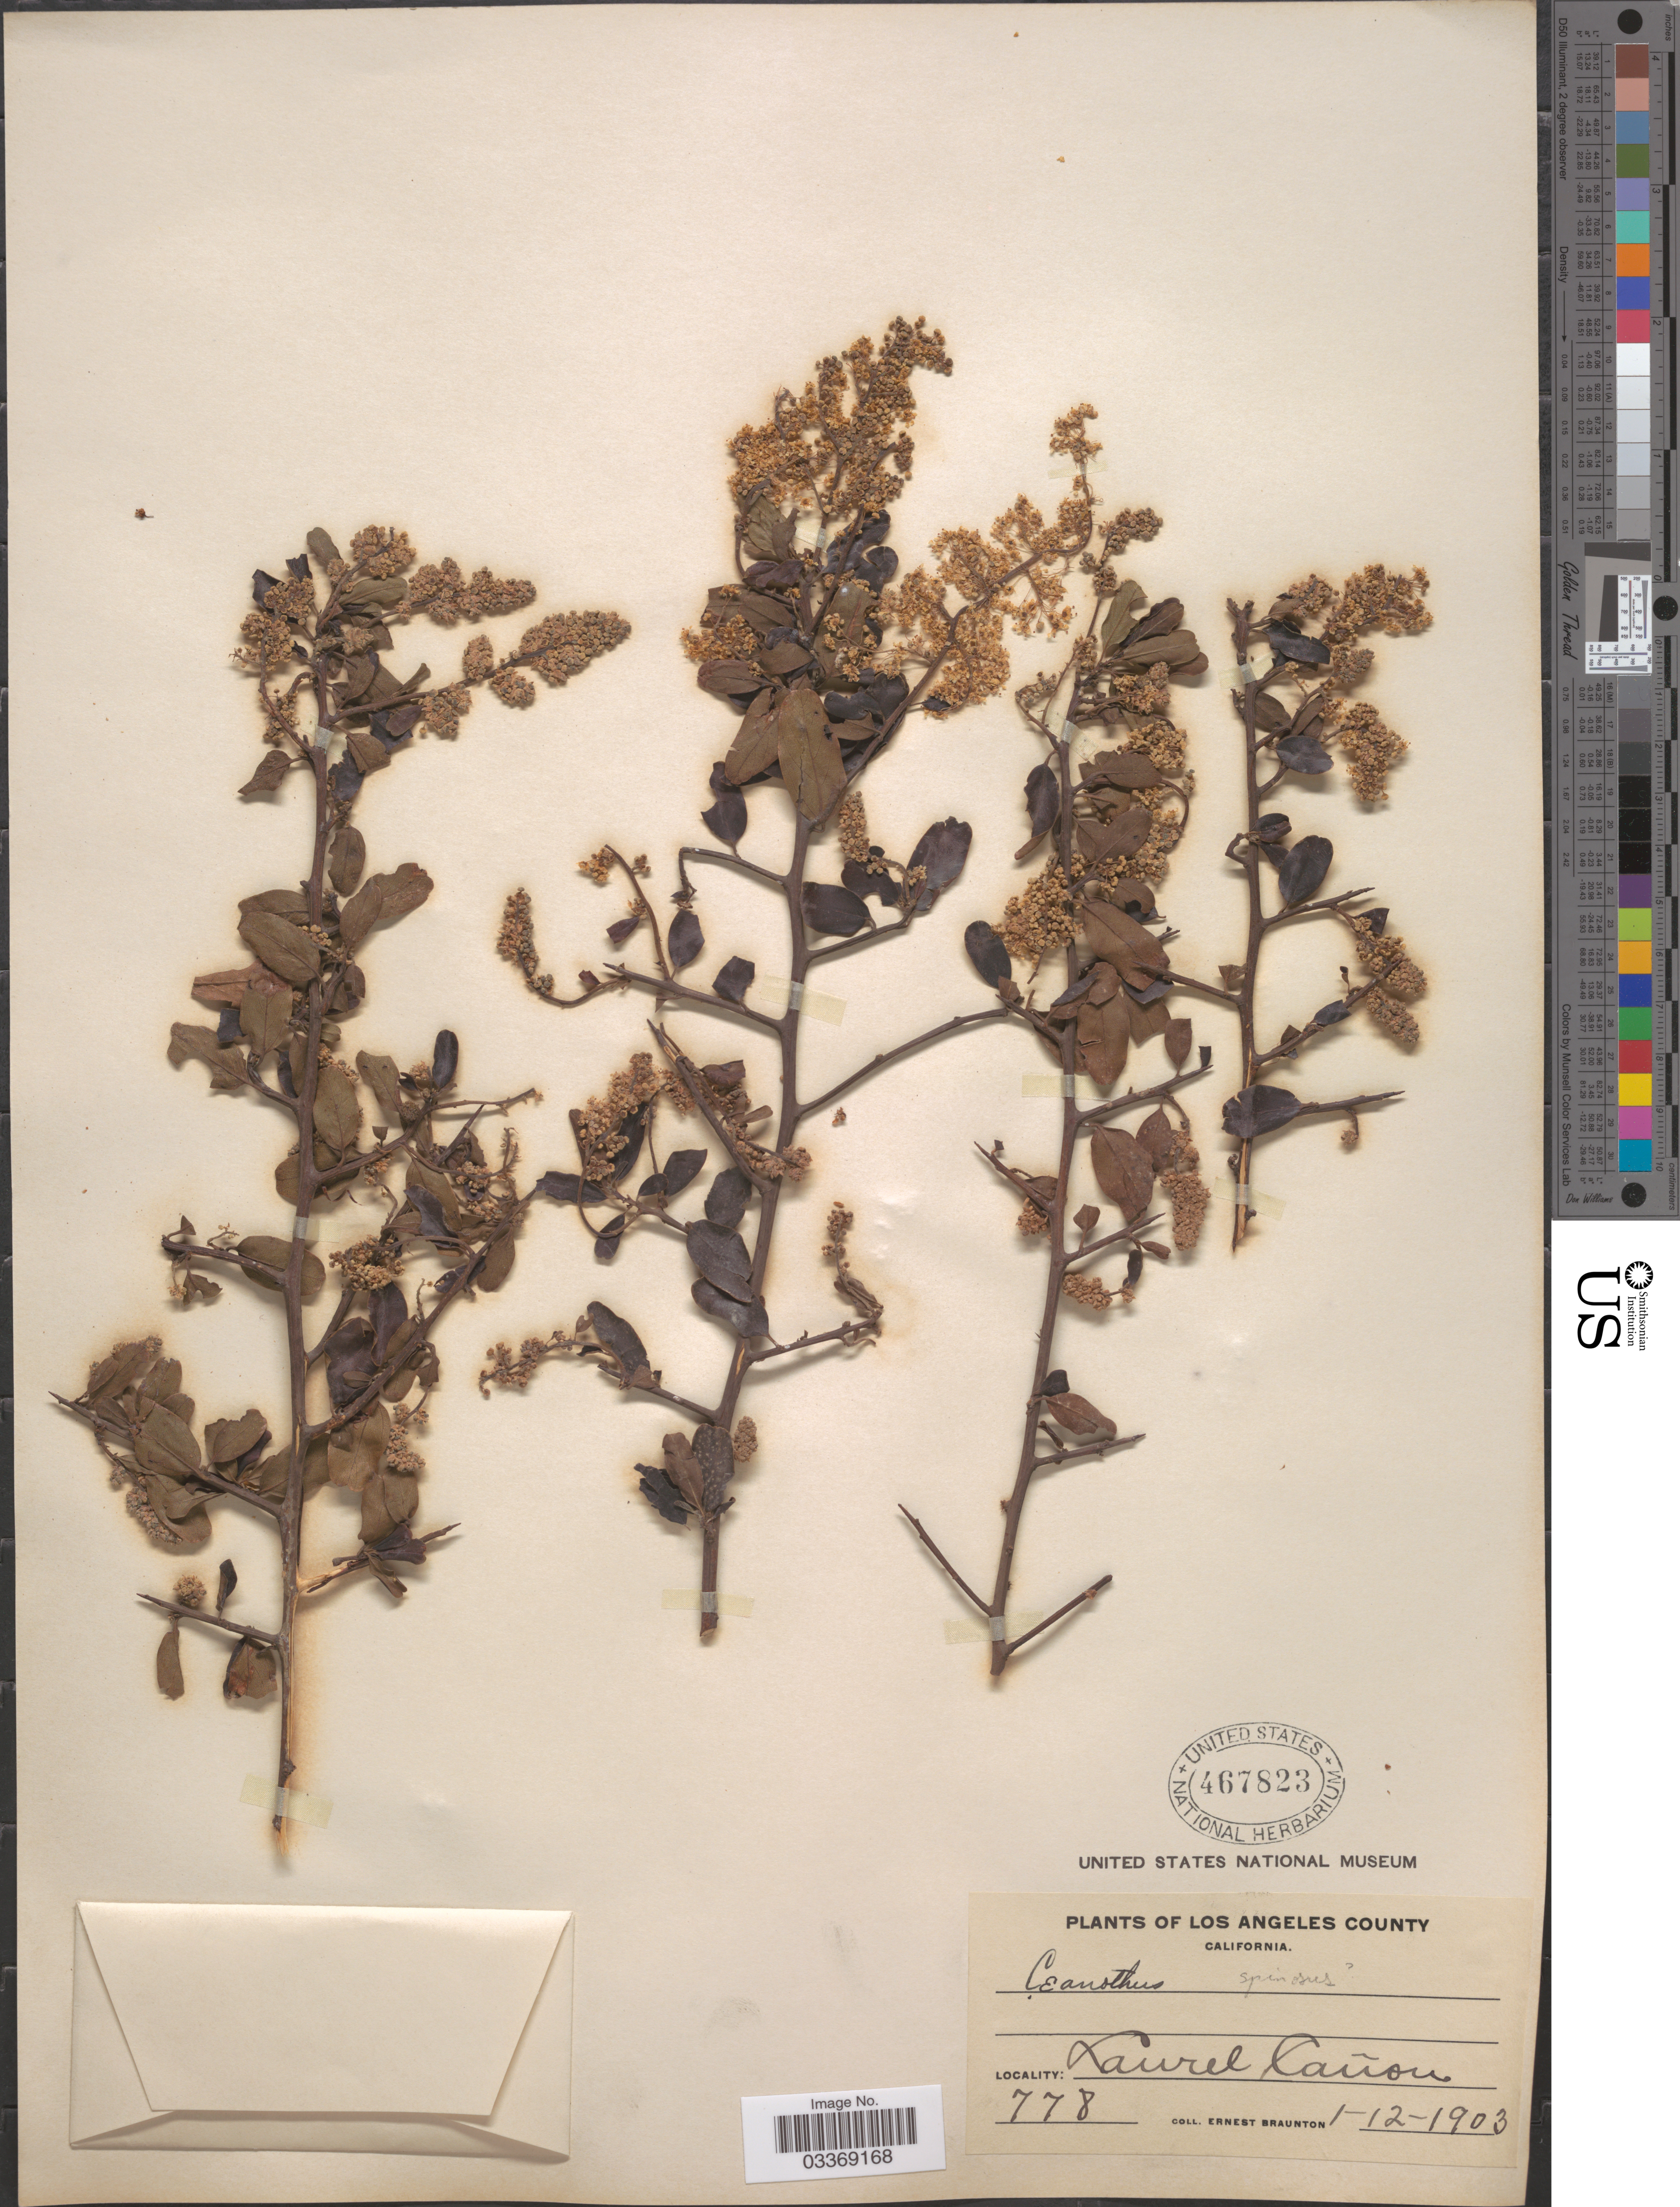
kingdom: Plantae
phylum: Tracheophyta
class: Magnoliopsida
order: Rosales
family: Rhamnaceae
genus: Ceanothus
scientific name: Ceanothus divaricatus var. eglandulosus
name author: Torr.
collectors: E. Braunton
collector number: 778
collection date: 1903-01-12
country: United States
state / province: California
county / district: Los Angeles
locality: Los Angeles County, Laurel Cañon.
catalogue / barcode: US 467823